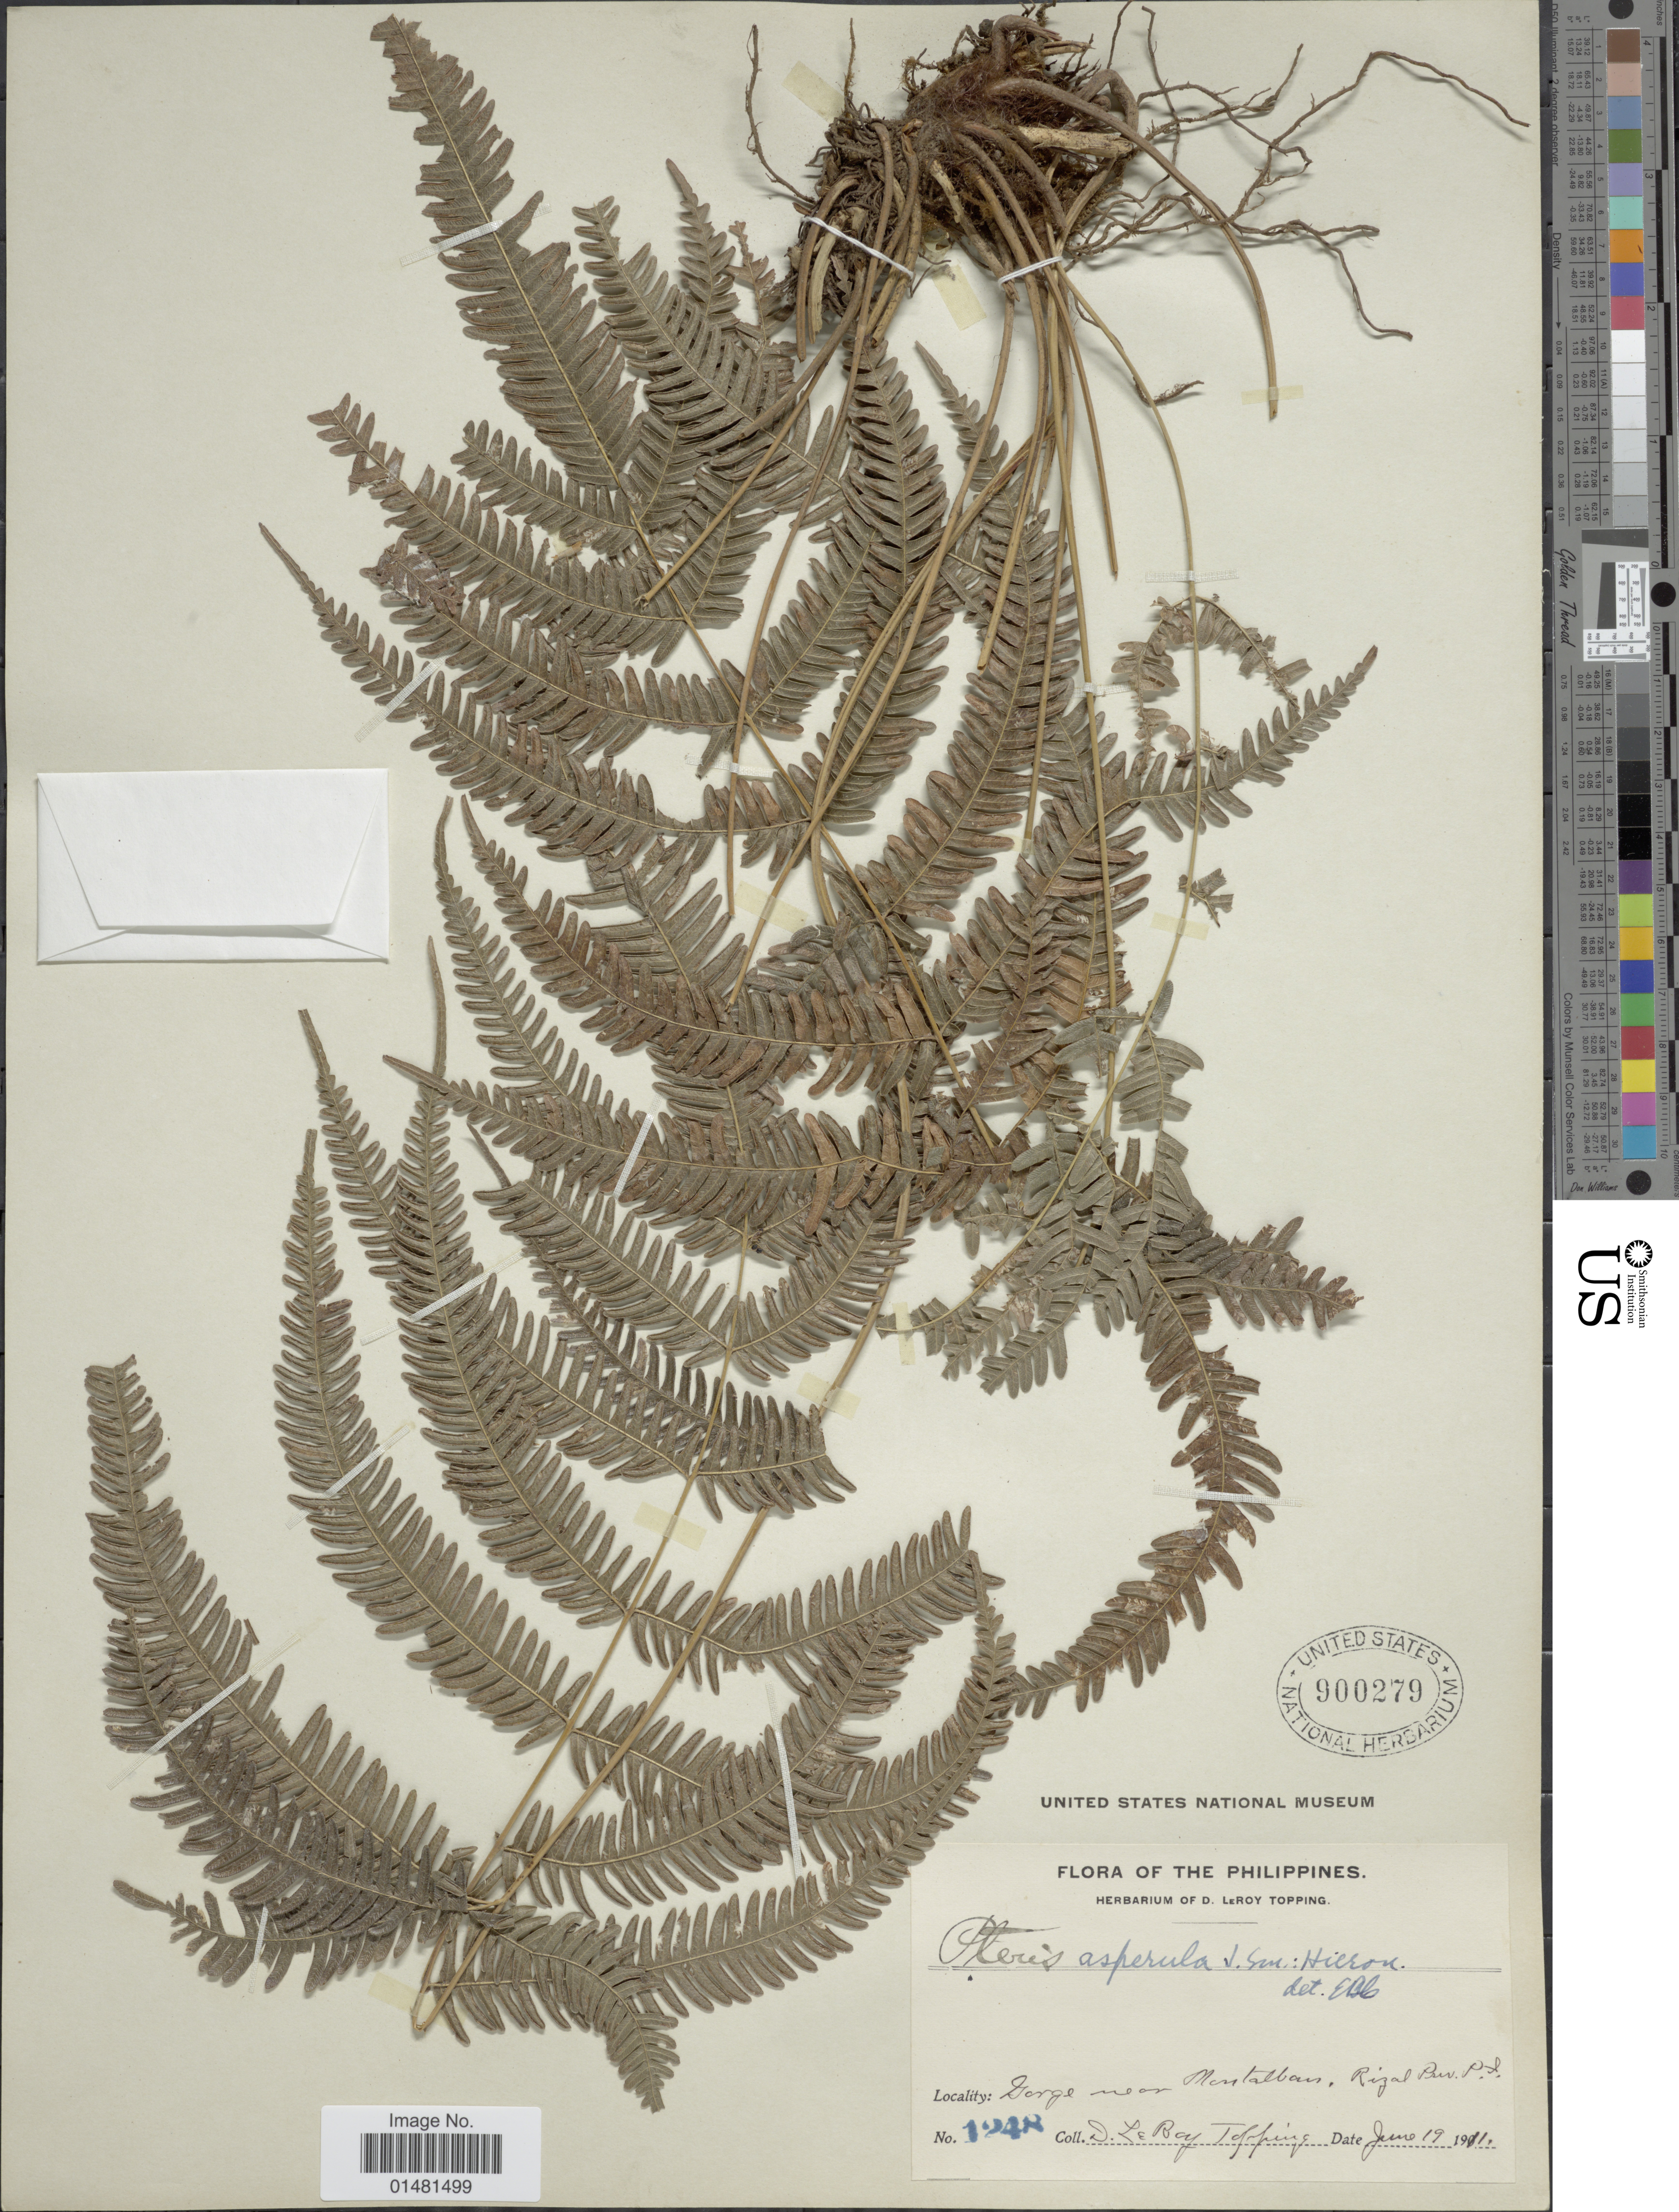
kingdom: Plantae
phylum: Tracheophyta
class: Polypodiopsida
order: Polypodiales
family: Pteridaceae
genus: Pteris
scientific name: Pteris asperula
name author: J. Sm.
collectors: D. L. Topping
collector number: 1248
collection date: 1911-06-19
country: Philippines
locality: Gorge near Montalban, Rizal Prov P.I.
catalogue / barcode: US 900279